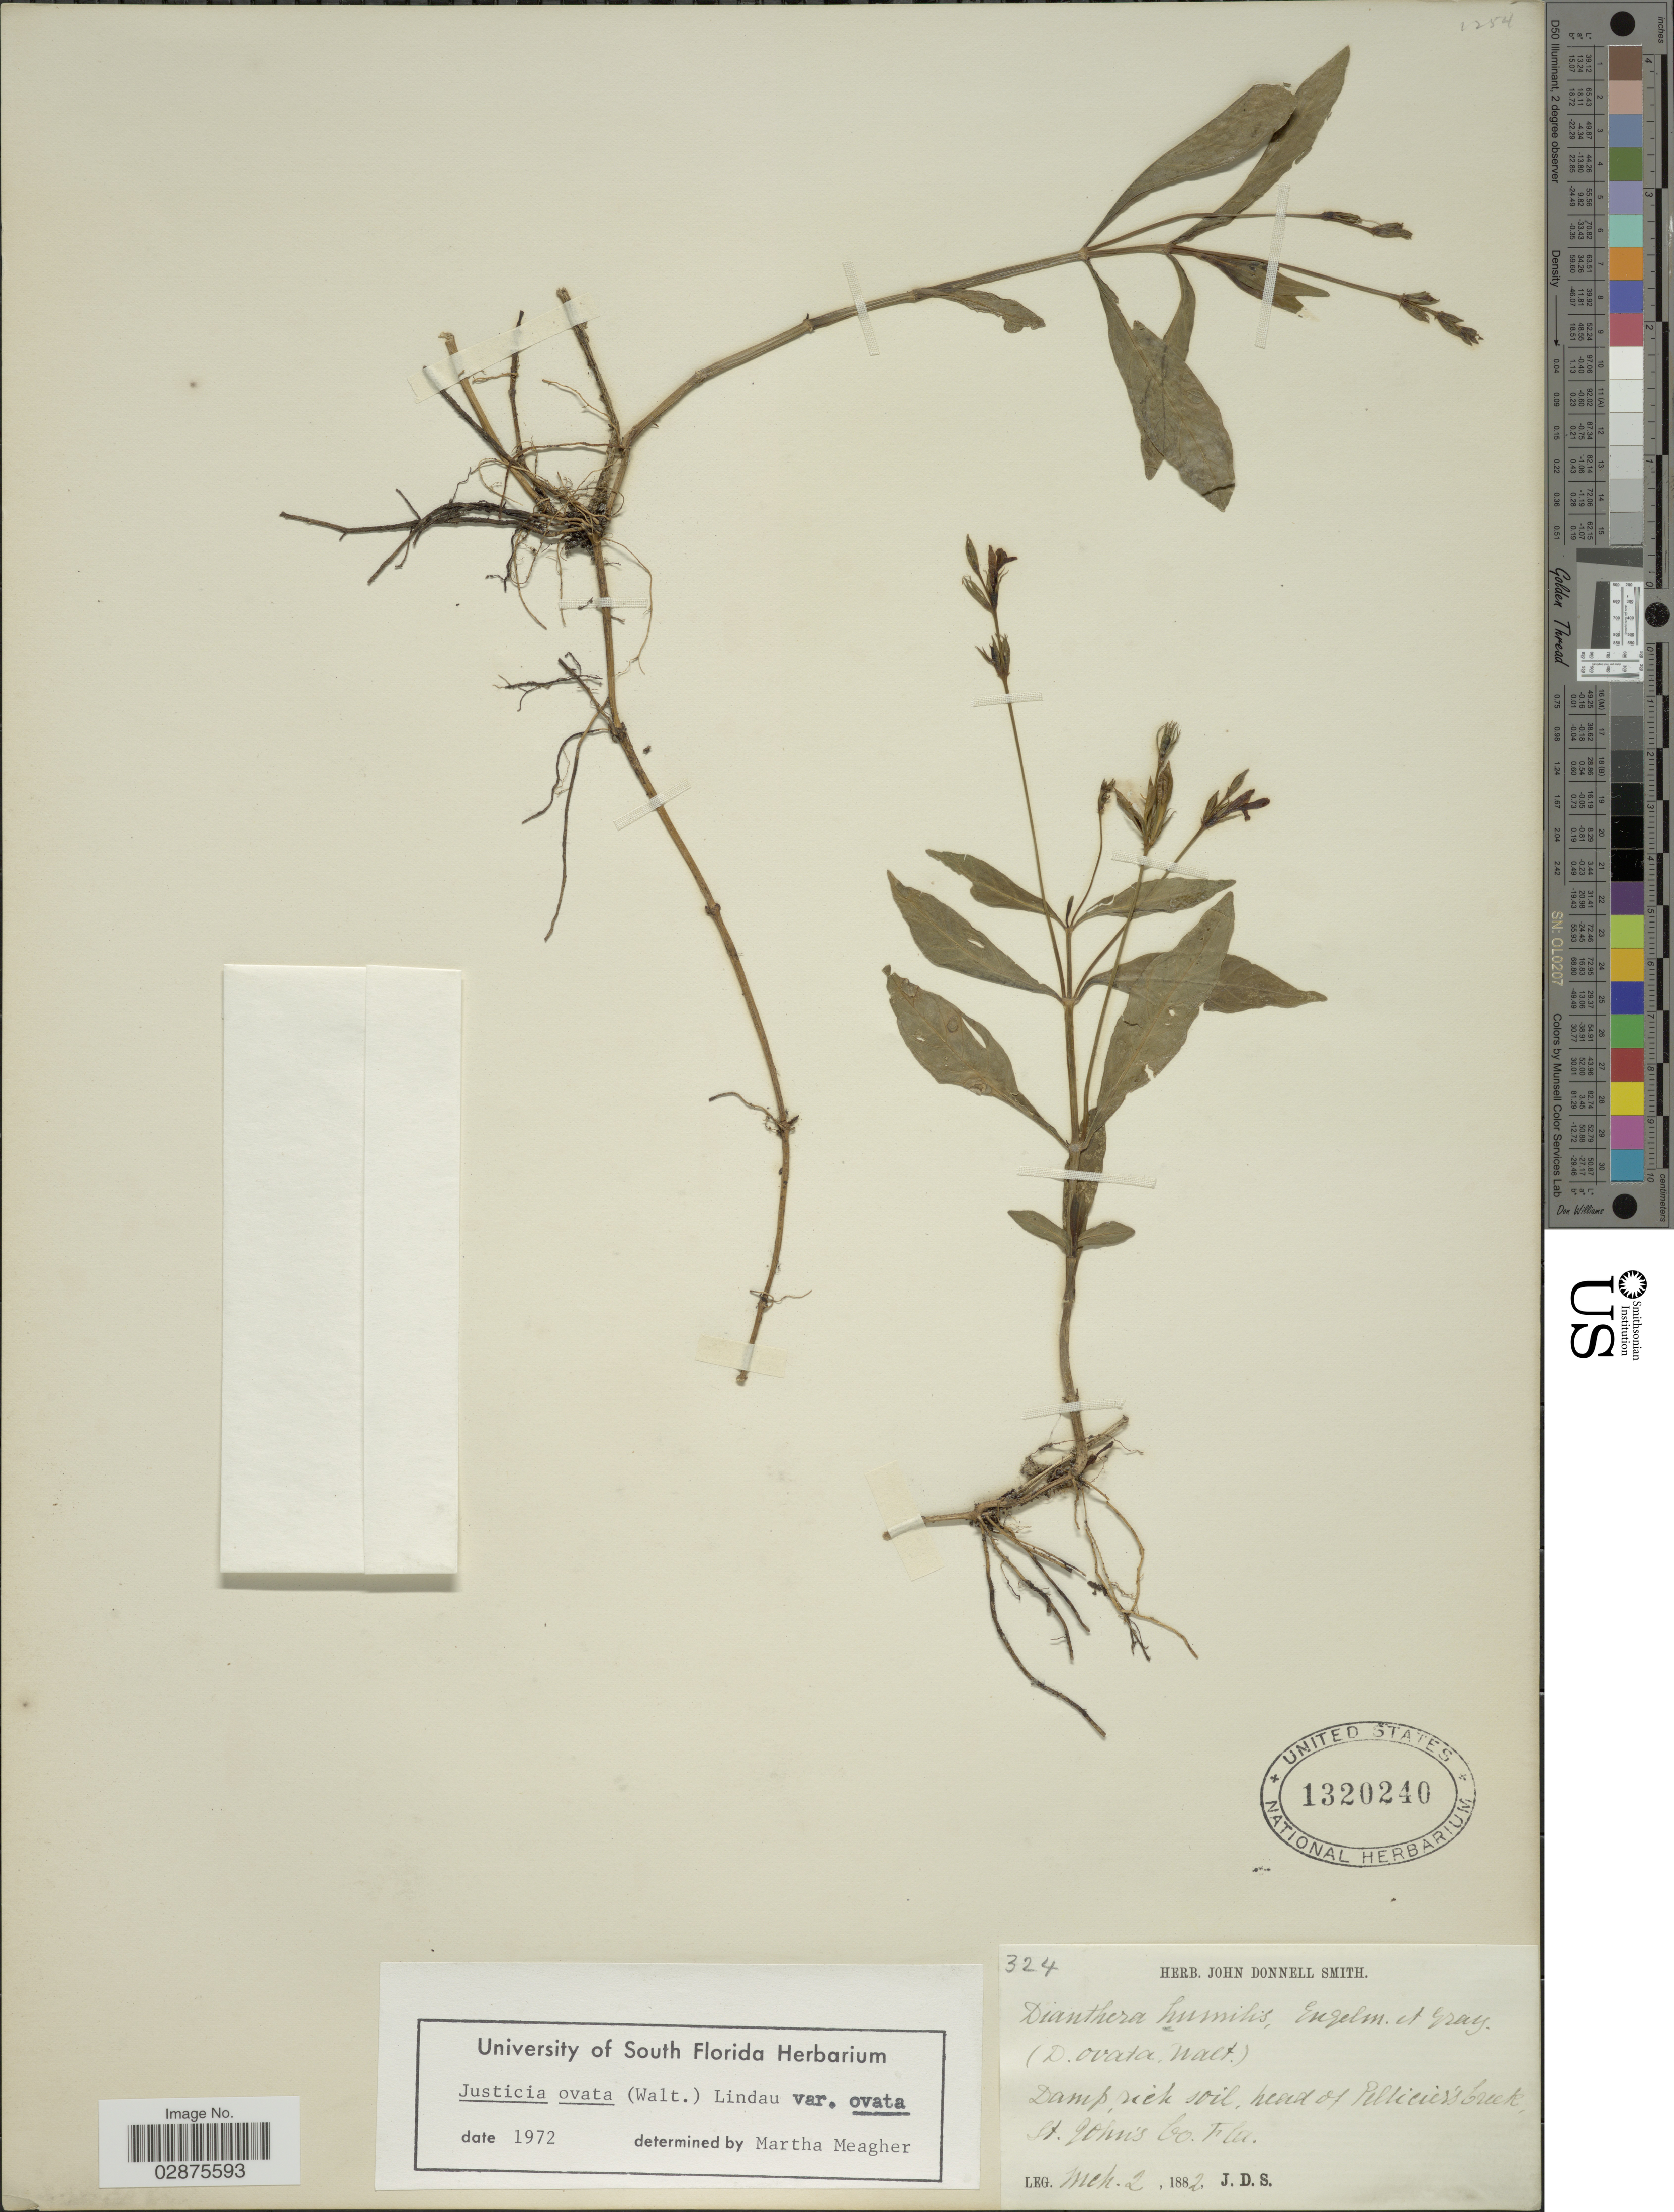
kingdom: Plantae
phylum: Tracheophyta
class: Magnoliopsida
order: Lamiales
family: Acanthaceae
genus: Justicia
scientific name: Justicia ovata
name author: E. Mey.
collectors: J. Donnell Smith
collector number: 324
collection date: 1882-03-02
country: United States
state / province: Florida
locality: Damp rich soil, head of Pilliciers Creek St. John's Co.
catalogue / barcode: US 1320240